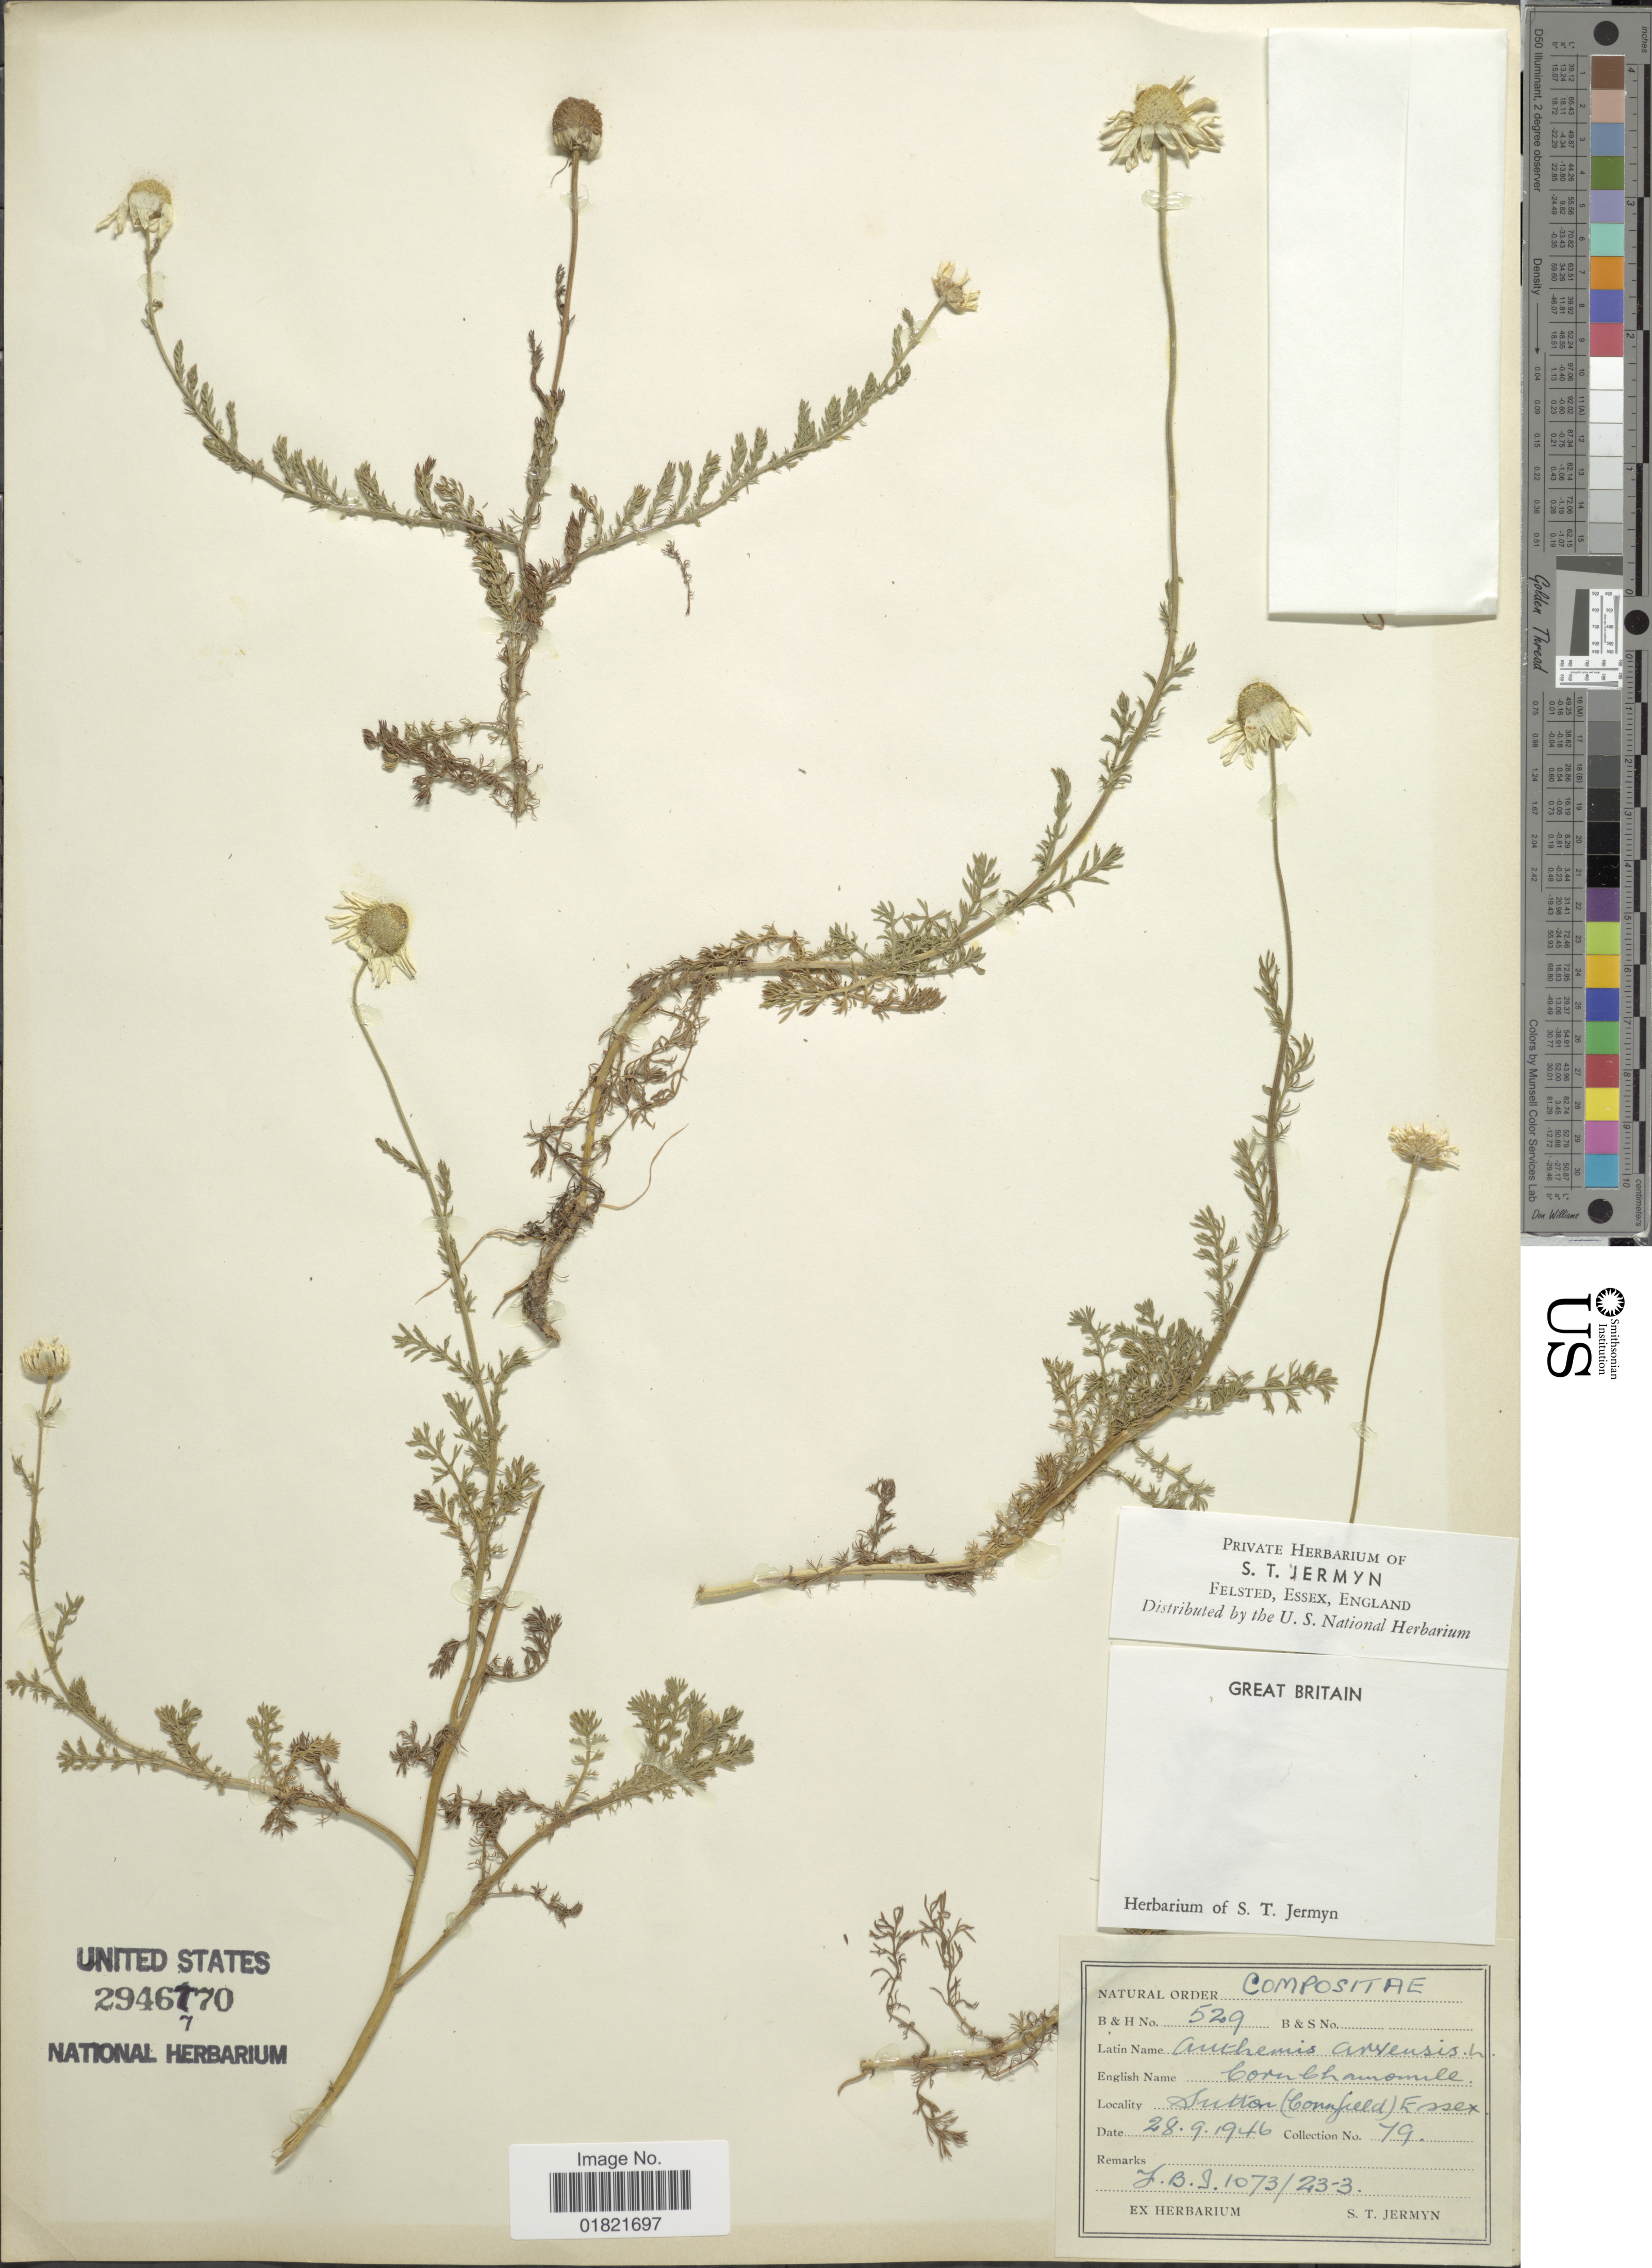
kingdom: Plantae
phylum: Tracheophyta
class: Magnoliopsida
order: Asterales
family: Asteraceae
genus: Anthemis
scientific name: Anthemis arvensis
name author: L.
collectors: S. Jermyn (herbarium)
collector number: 79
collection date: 1946-09-28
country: United Kingdom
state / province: England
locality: Great Britain, Sutton (Cornfield) Essex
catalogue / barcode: US 2946770